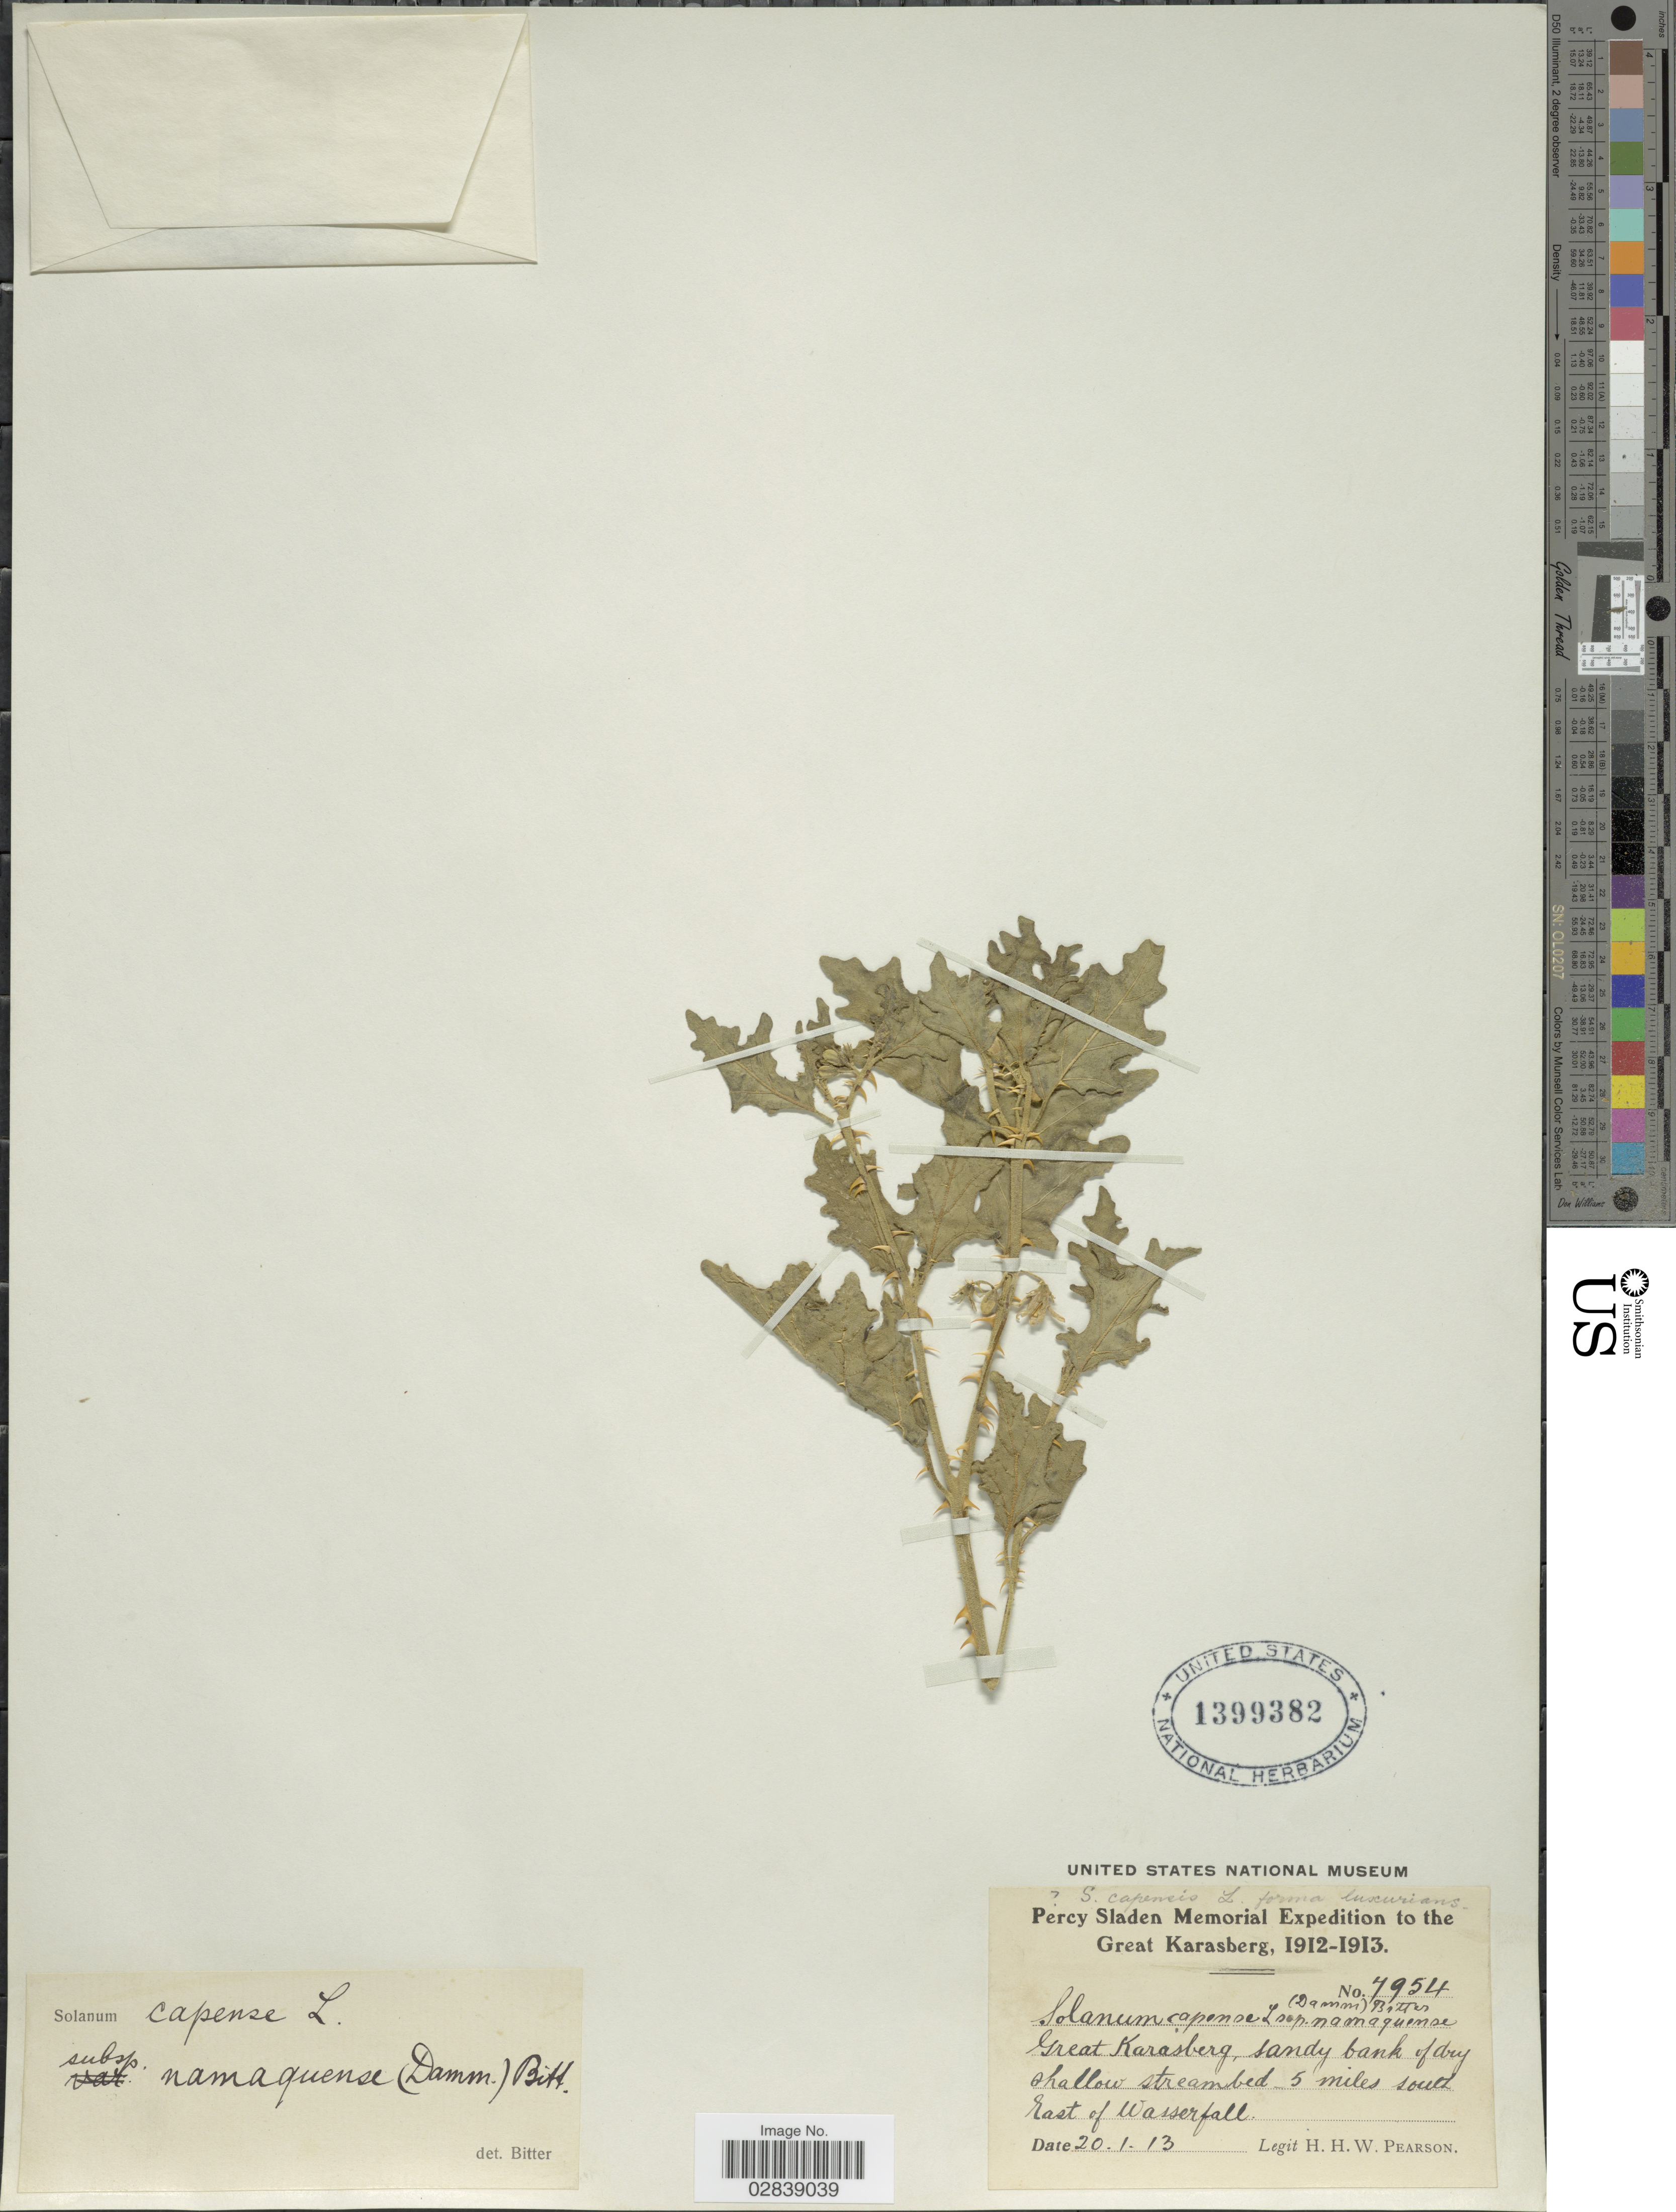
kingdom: Plantae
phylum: Tracheophyta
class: Magnoliopsida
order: Solanales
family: Solanaceae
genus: Solanum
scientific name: Solanum capense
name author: L.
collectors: H. H. W. Pearson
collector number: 4954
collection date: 1913-01-20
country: South Africa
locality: Great Karasberg, sandy bank of dry shallow streambed 5 miles south east of Wasserfall.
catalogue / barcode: US 1399382